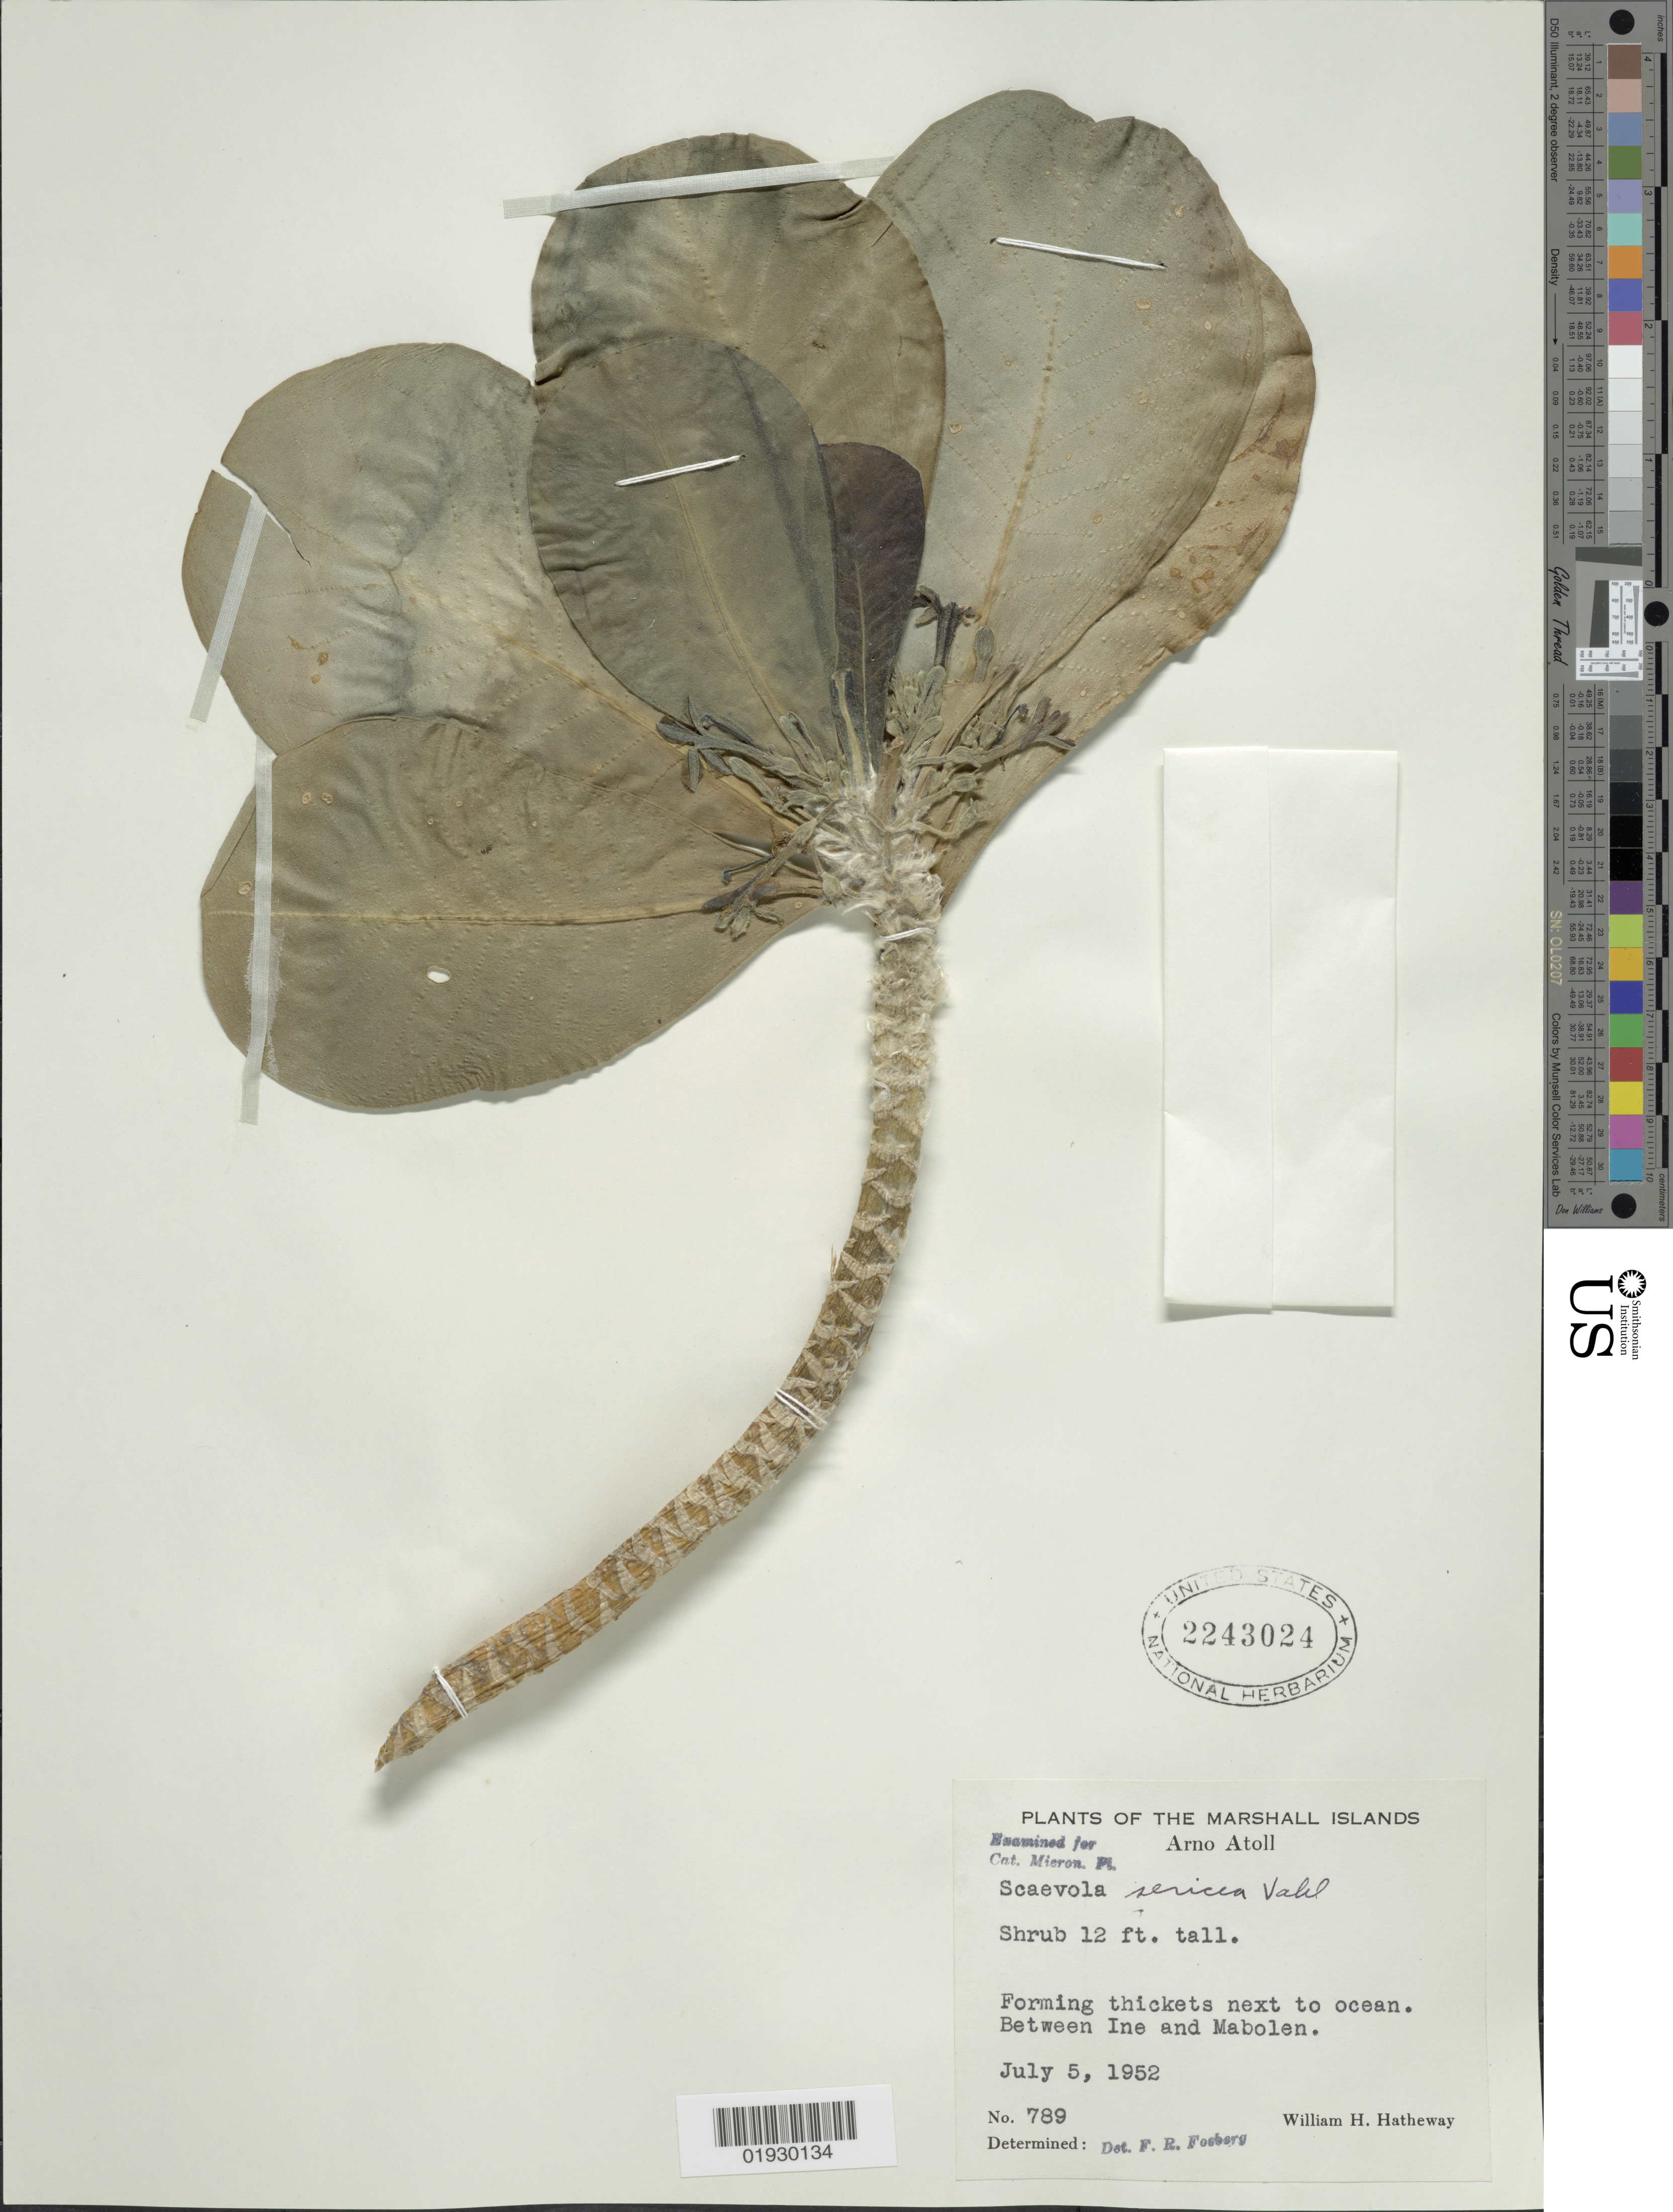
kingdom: Plantae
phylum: Tracheophyta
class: Magnoliopsida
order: Asterales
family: Goodeniaceae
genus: Scaevola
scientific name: Scaevola taccada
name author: (Gaertn.) Roxb.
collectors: W. H. Hatheway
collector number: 789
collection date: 1952-07-05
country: Marshall Islands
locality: Arno Atoll. Between Ine and Mabolen.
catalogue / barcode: US 2243024